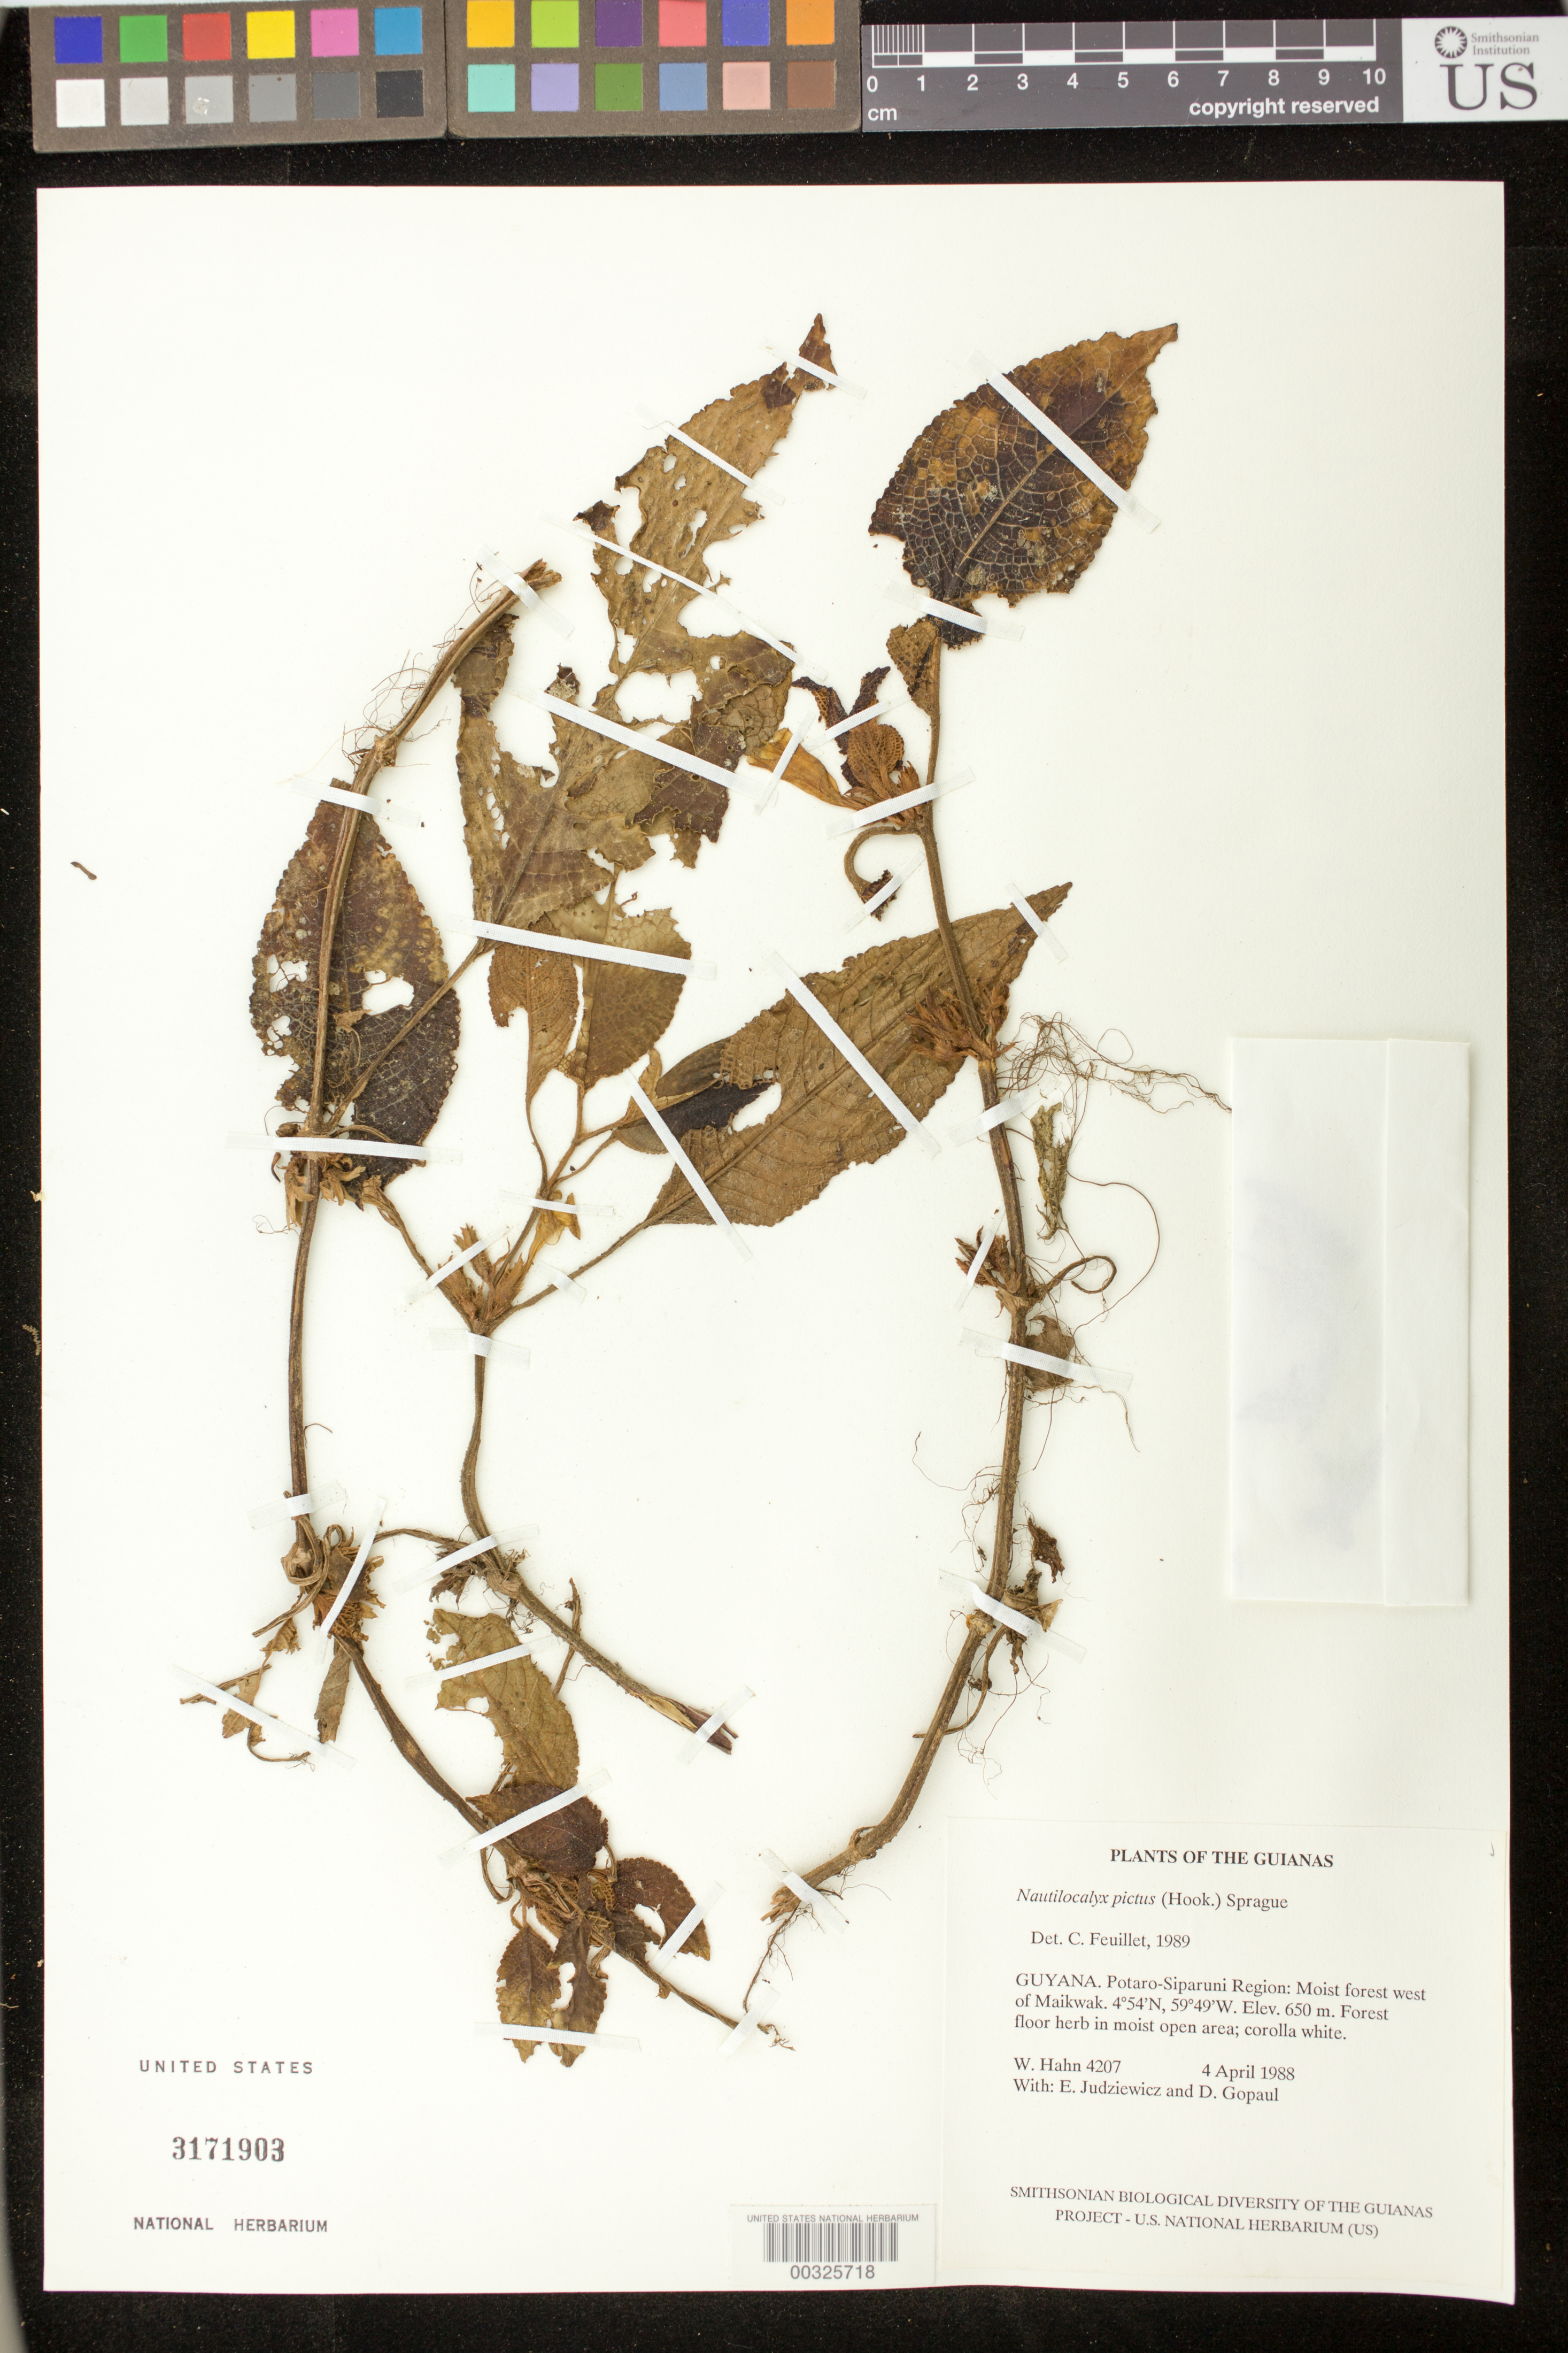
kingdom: Plantae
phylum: Tracheophyta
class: Magnoliopsida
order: Lamiales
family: Gesneriaceae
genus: Nautilocalyx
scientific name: Nautilocalyx pictus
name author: (Hook.) Sprague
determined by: Feuillet, C.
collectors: W. J. Hahn, E. J. Judziewicz & D. Gopaul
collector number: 4207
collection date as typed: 04 Apr 1988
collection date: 1988-04-04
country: Guyana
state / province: Potaro-Siparuni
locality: Moist forest west of Maikwak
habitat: Forest floor herb in moist open area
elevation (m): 650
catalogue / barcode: US 3171903